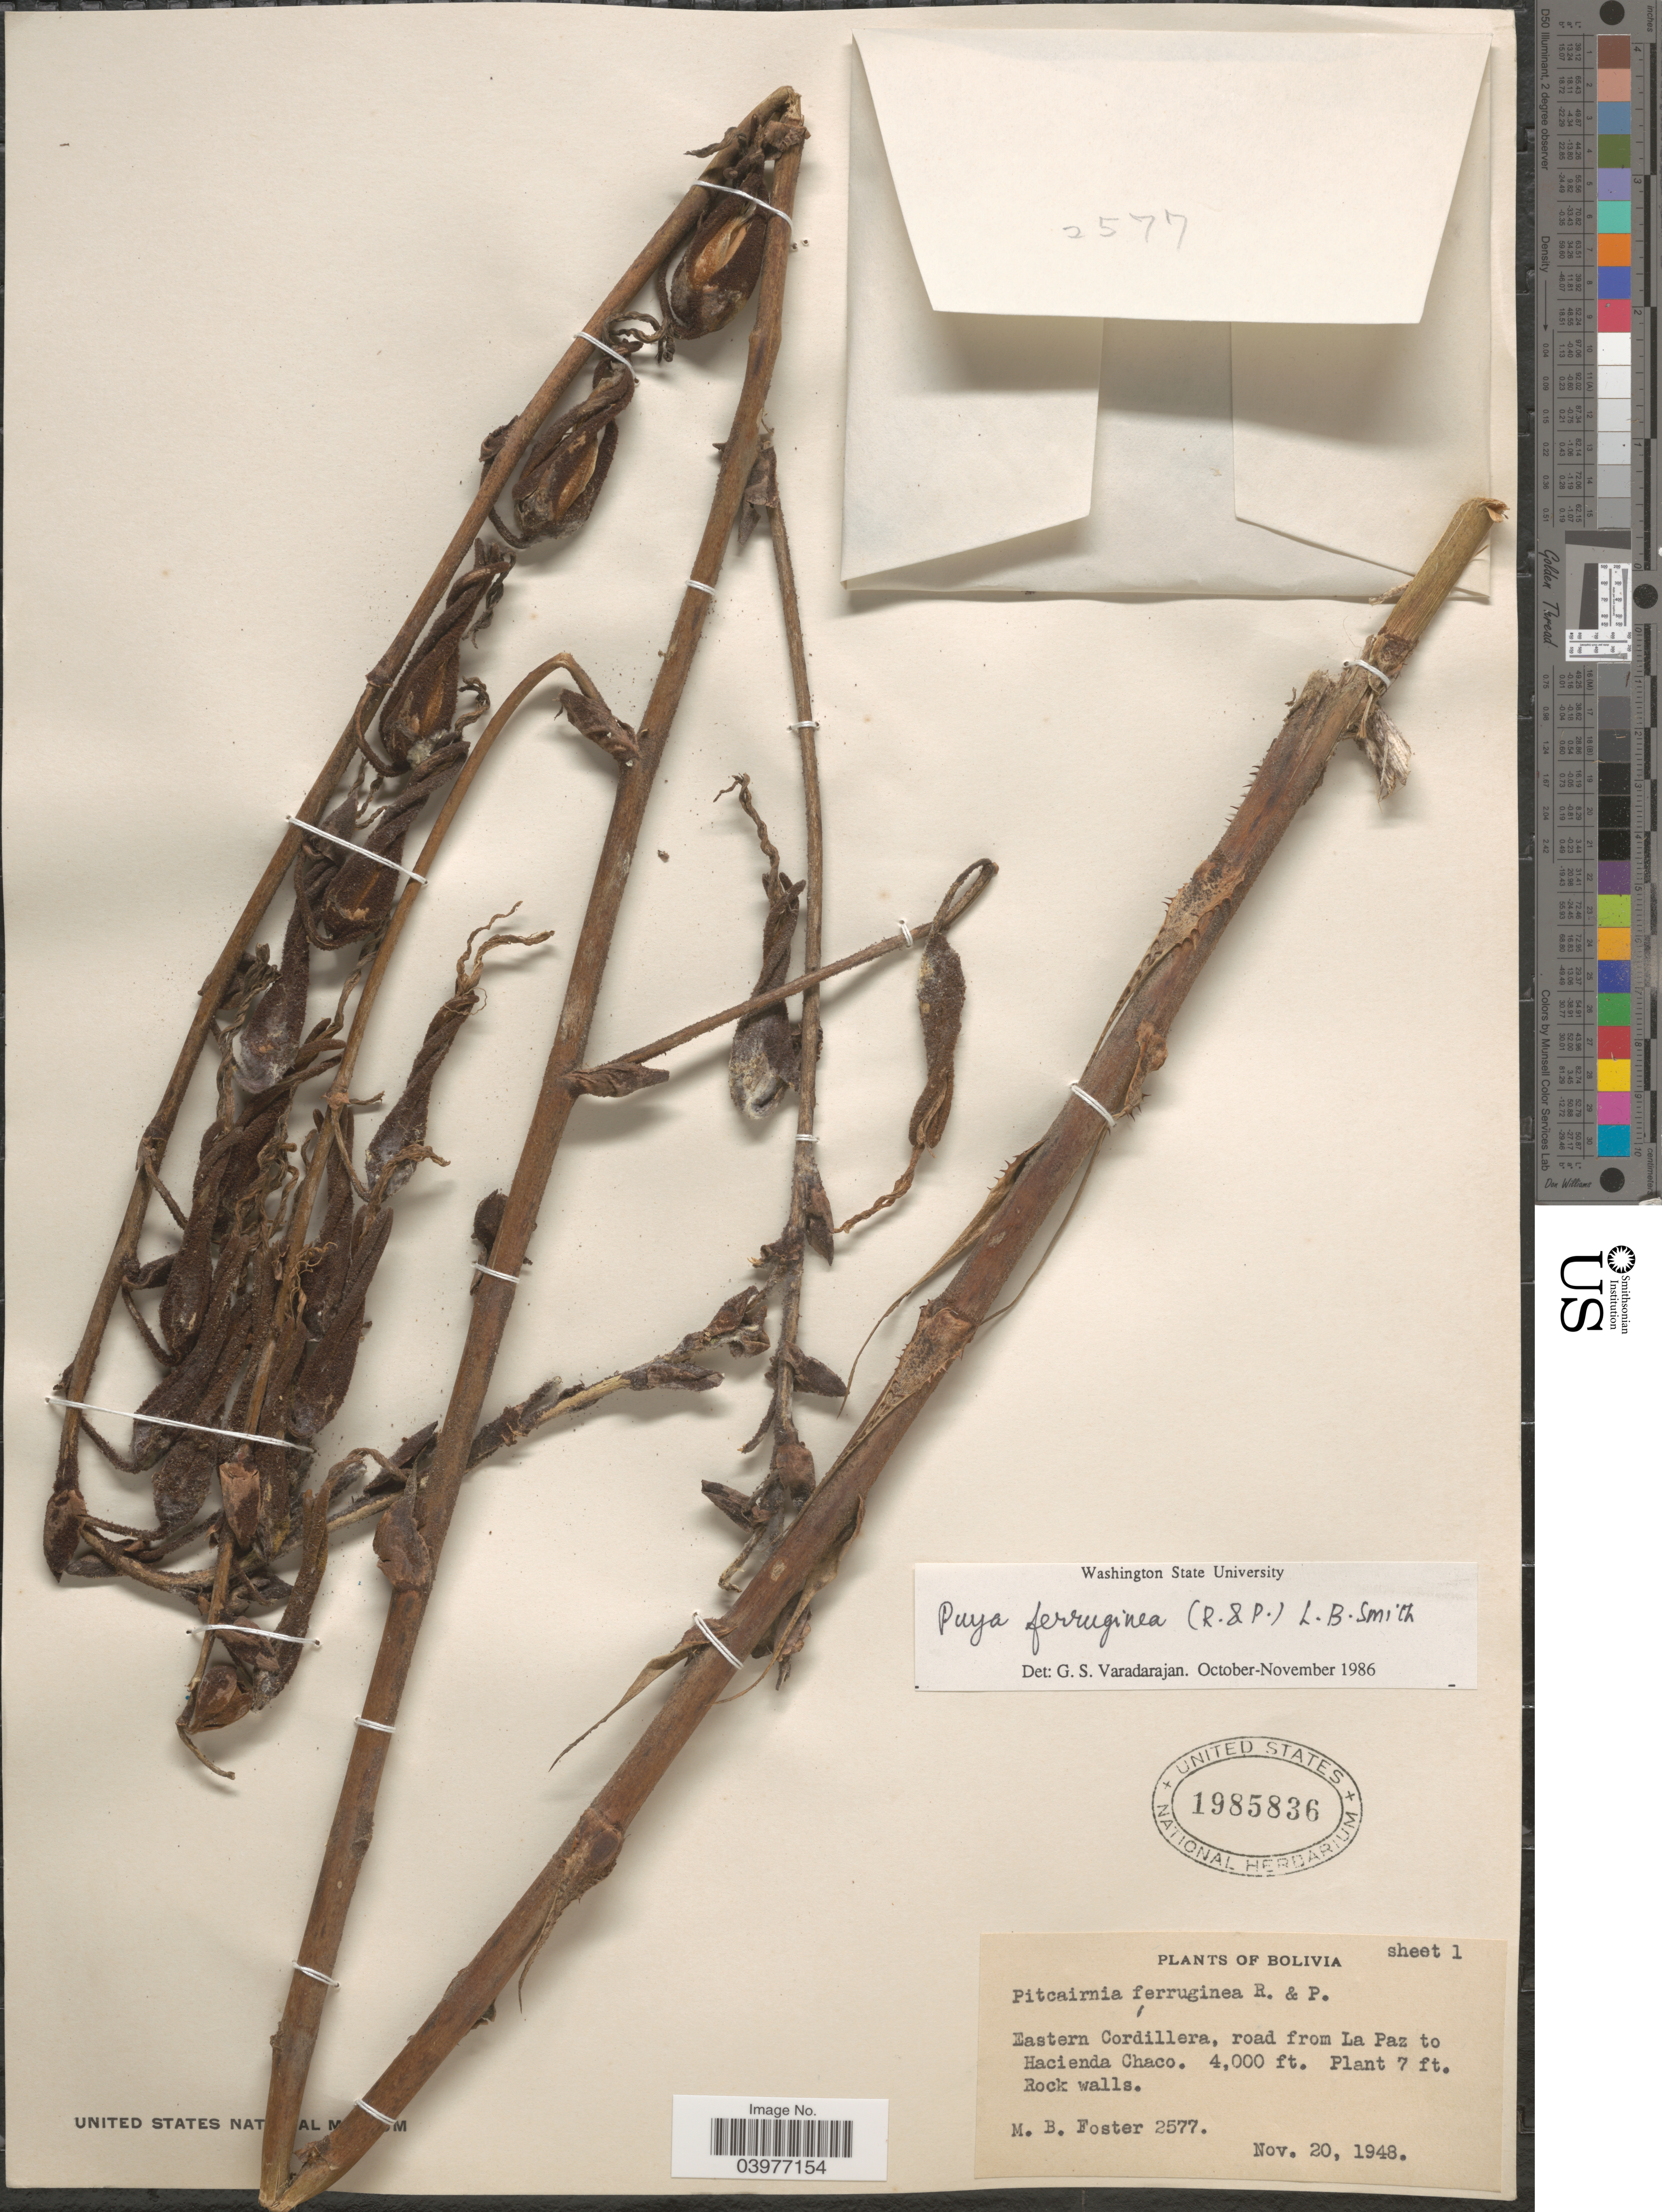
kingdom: Plantae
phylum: Tracheophyta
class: Liliopsida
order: Poales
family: Bromeliaceae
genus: Puya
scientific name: Puya ferruginea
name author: (Ruiz & Pav.) L.B. Sm.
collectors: M. B. Foster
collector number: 2577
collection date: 1948-11-20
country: Bolivia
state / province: La Paz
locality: Eastern Cordillera, road from La Paz to Hacienda Chaco.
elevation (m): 1219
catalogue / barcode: US 1985836